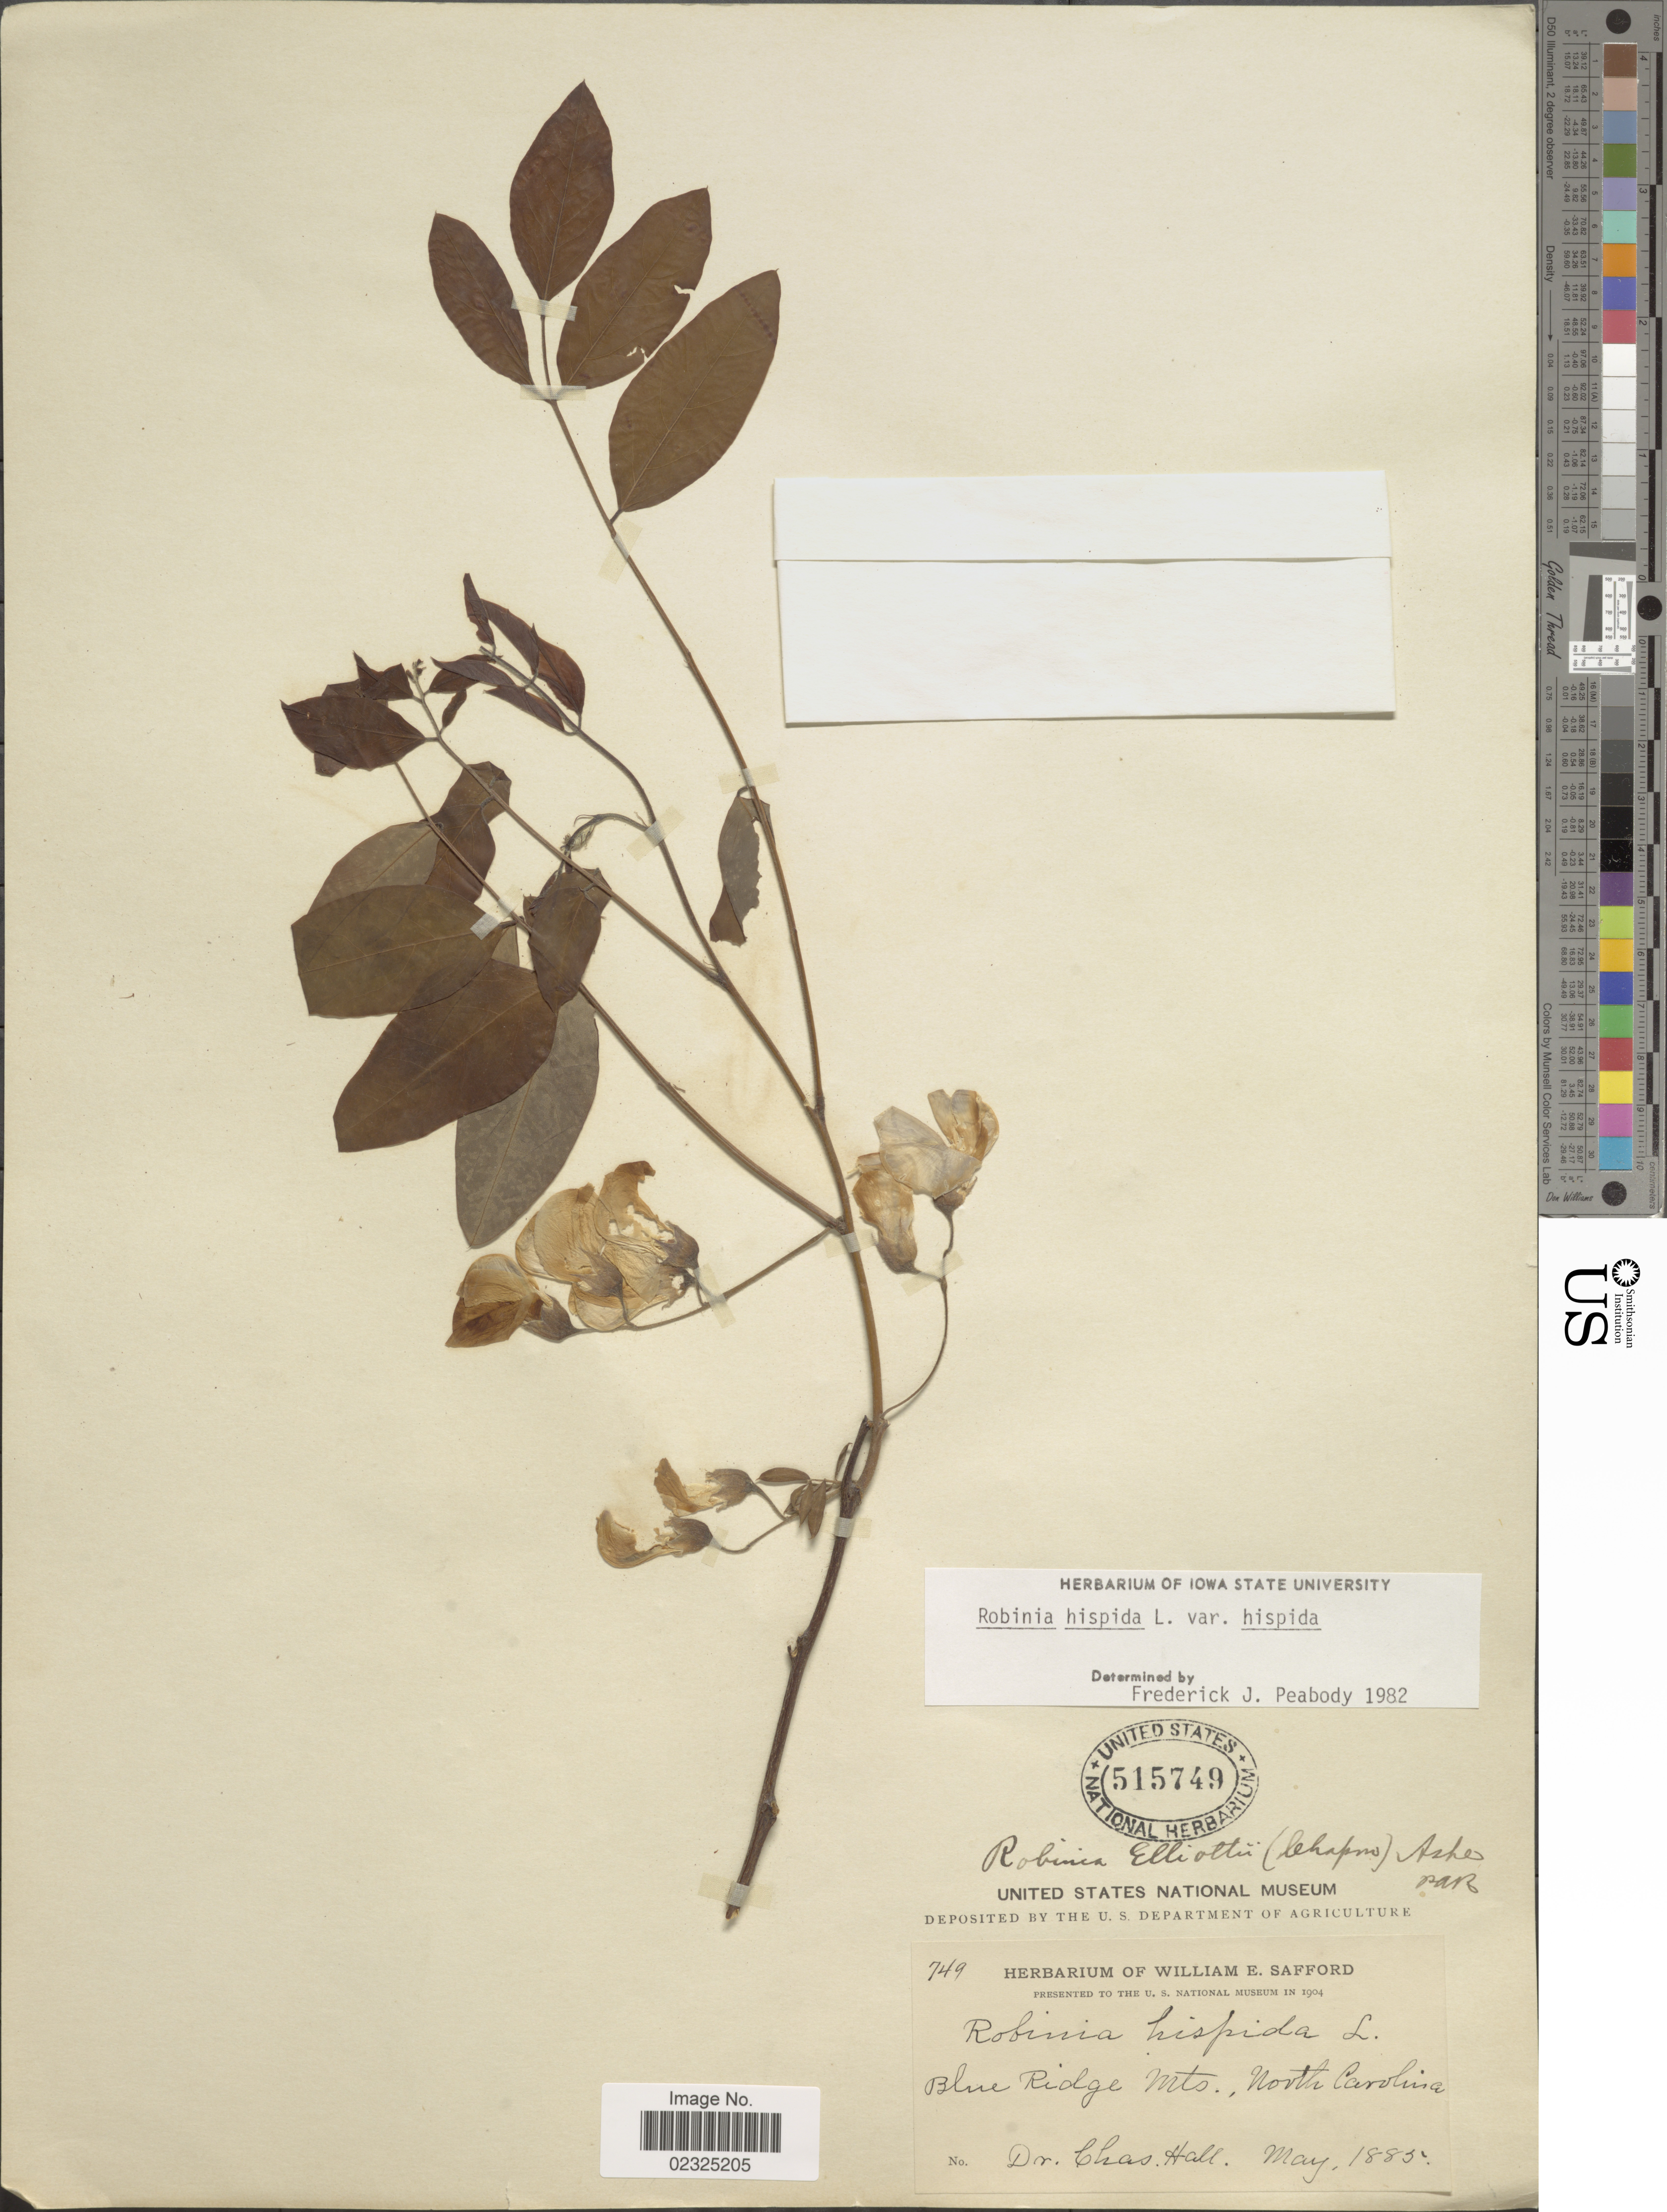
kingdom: Plantae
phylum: Tracheophyta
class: Magnoliopsida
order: Fabales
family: Fabaceae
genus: Robinia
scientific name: Robinia hispida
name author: L.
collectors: C. Hall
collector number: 749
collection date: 1885-05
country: United States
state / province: North Carolina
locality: Blue Ridge Mts.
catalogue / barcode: US 515749